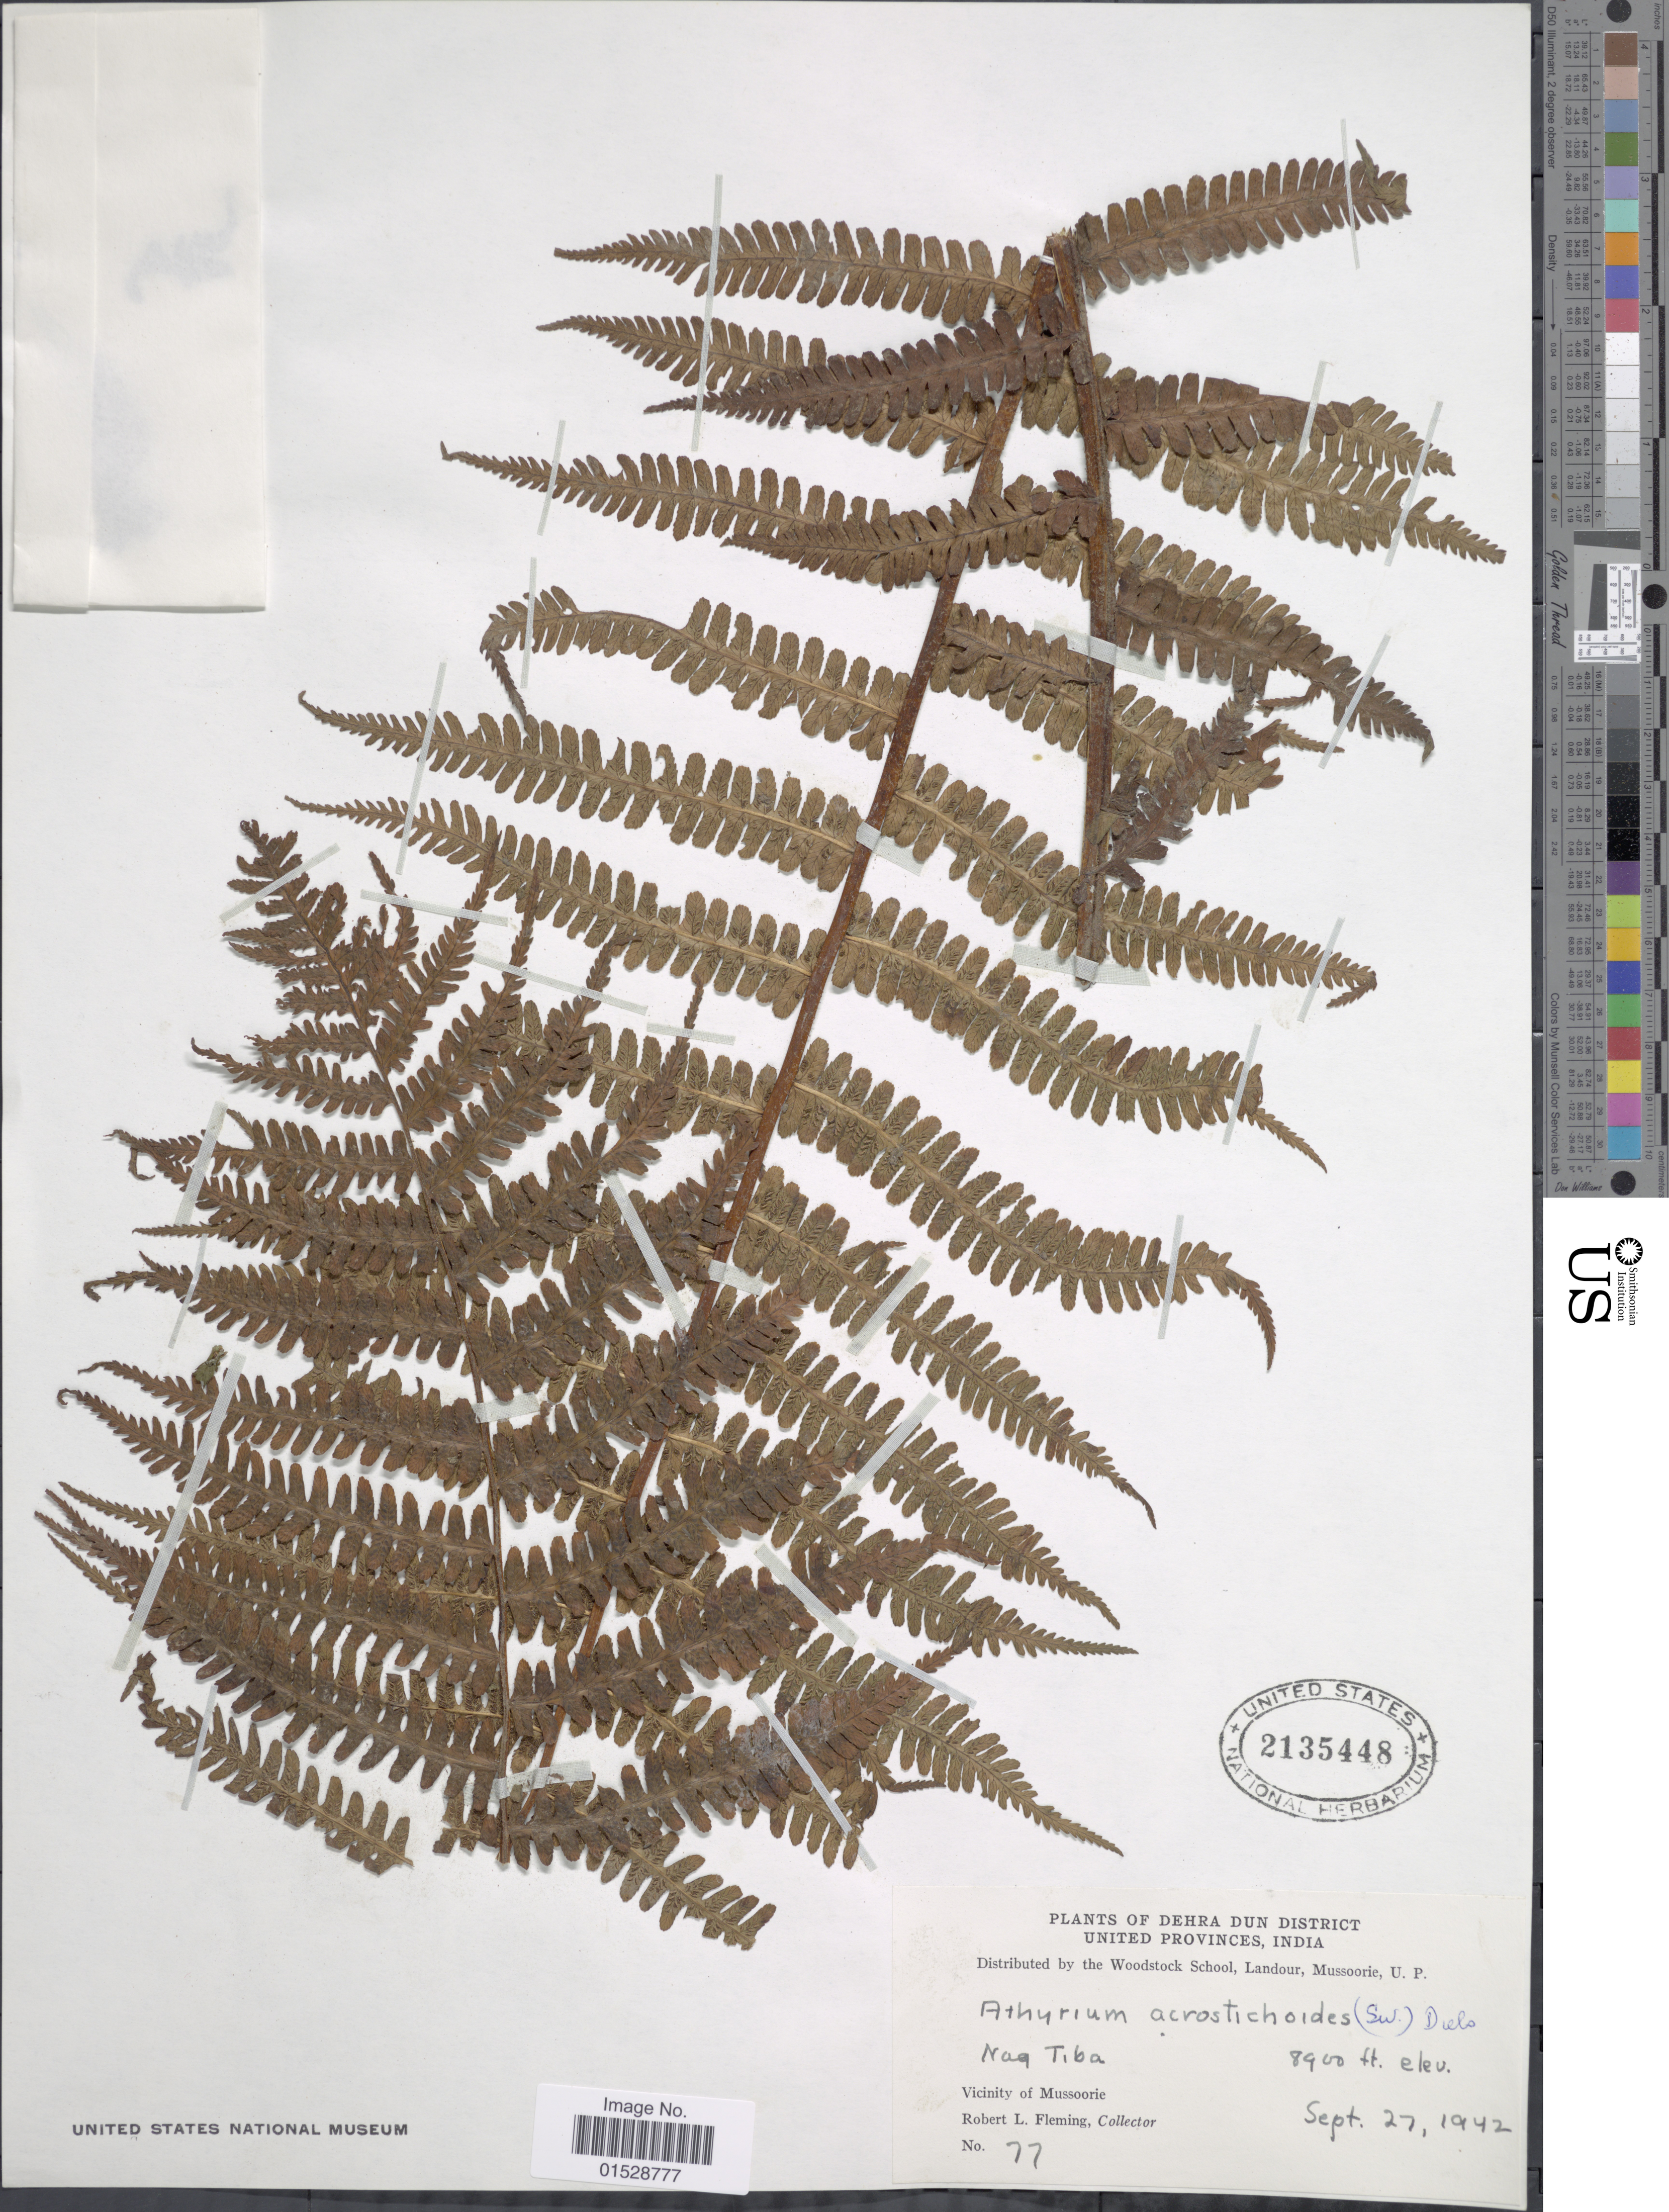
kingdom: Plantae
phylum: Tracheophyta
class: Polypodiopsida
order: Polypodiales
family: Athyriaceae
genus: Deparia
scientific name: Deparia acrostichoides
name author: (Sw.) M. Kato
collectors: R. Fleming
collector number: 77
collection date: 1942-09-27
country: India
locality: Dehra Dun District, United Province, India, Naq Tiba, vicinity of Mussoorie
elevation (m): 2713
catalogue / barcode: US 2135448